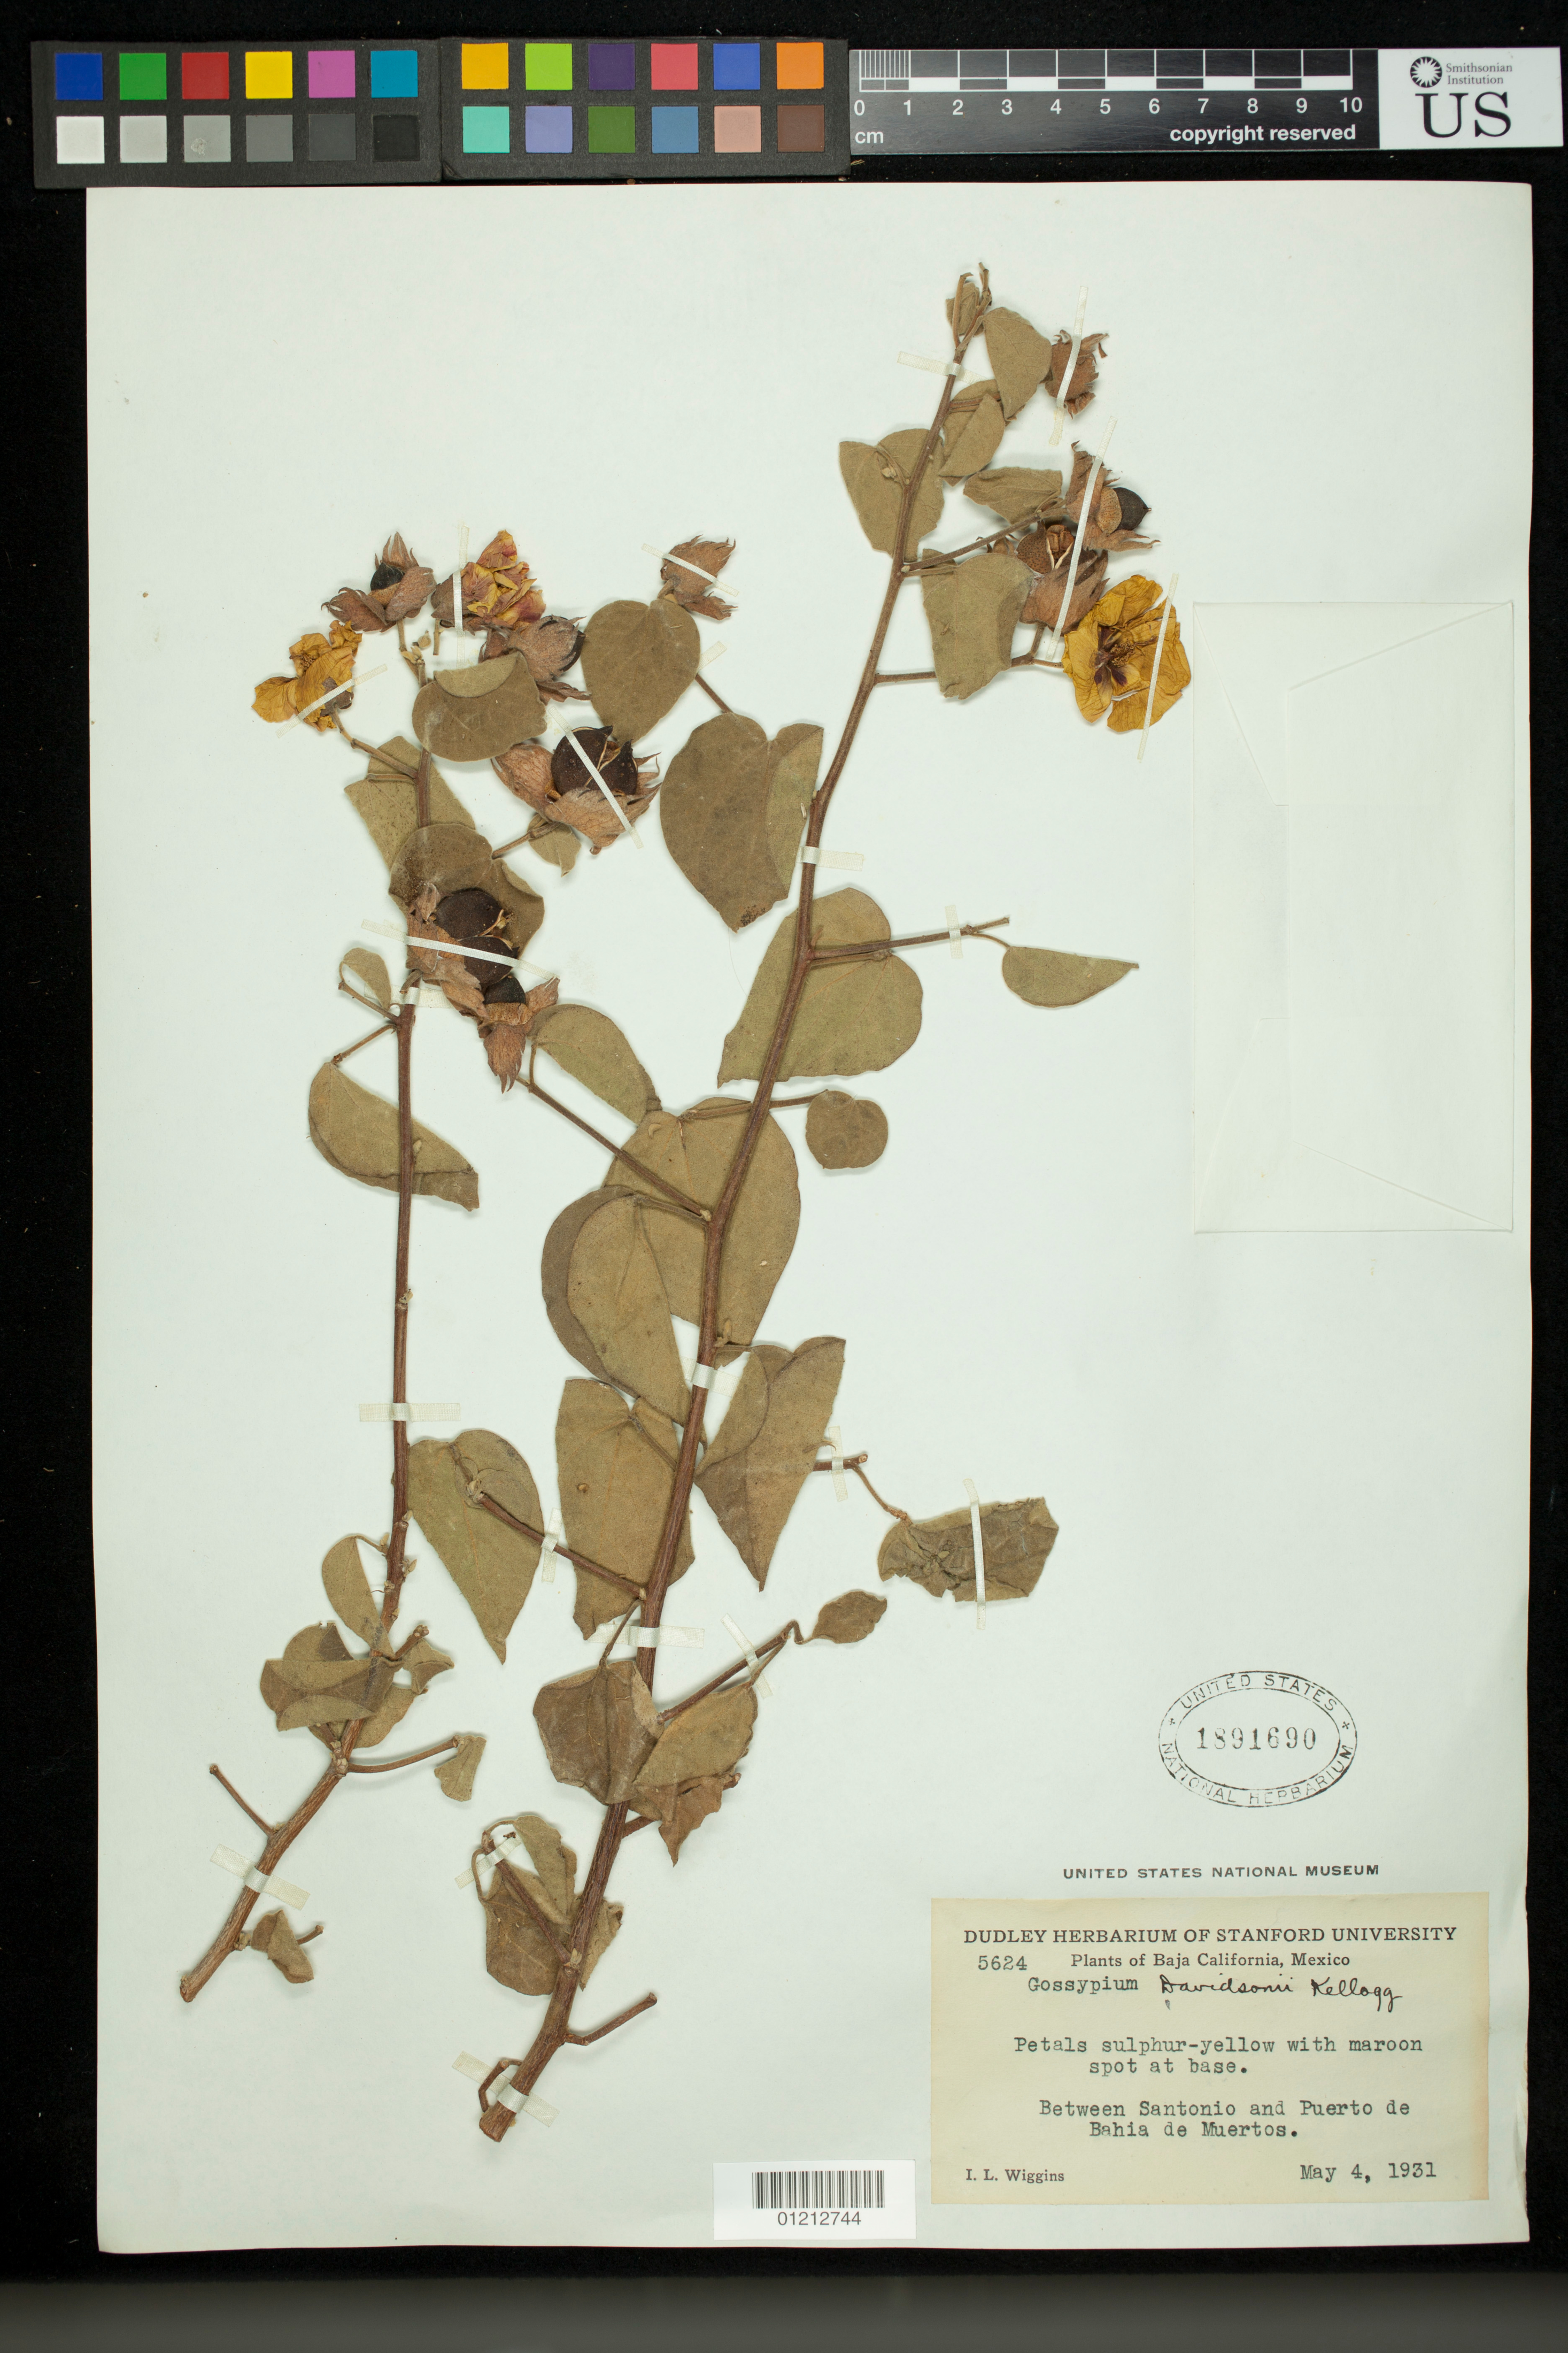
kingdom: Plantae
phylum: Tracheophyta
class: Magnoliopsida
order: Malvales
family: Malvaceae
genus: Gossypium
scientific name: Gossypium davidsonii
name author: Kellogg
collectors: I. L. Wiggins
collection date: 1931-05-04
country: Mexico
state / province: Baja California Sur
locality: Between Santonio and Puerto de Bahia de Muertos.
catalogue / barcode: US 1891690